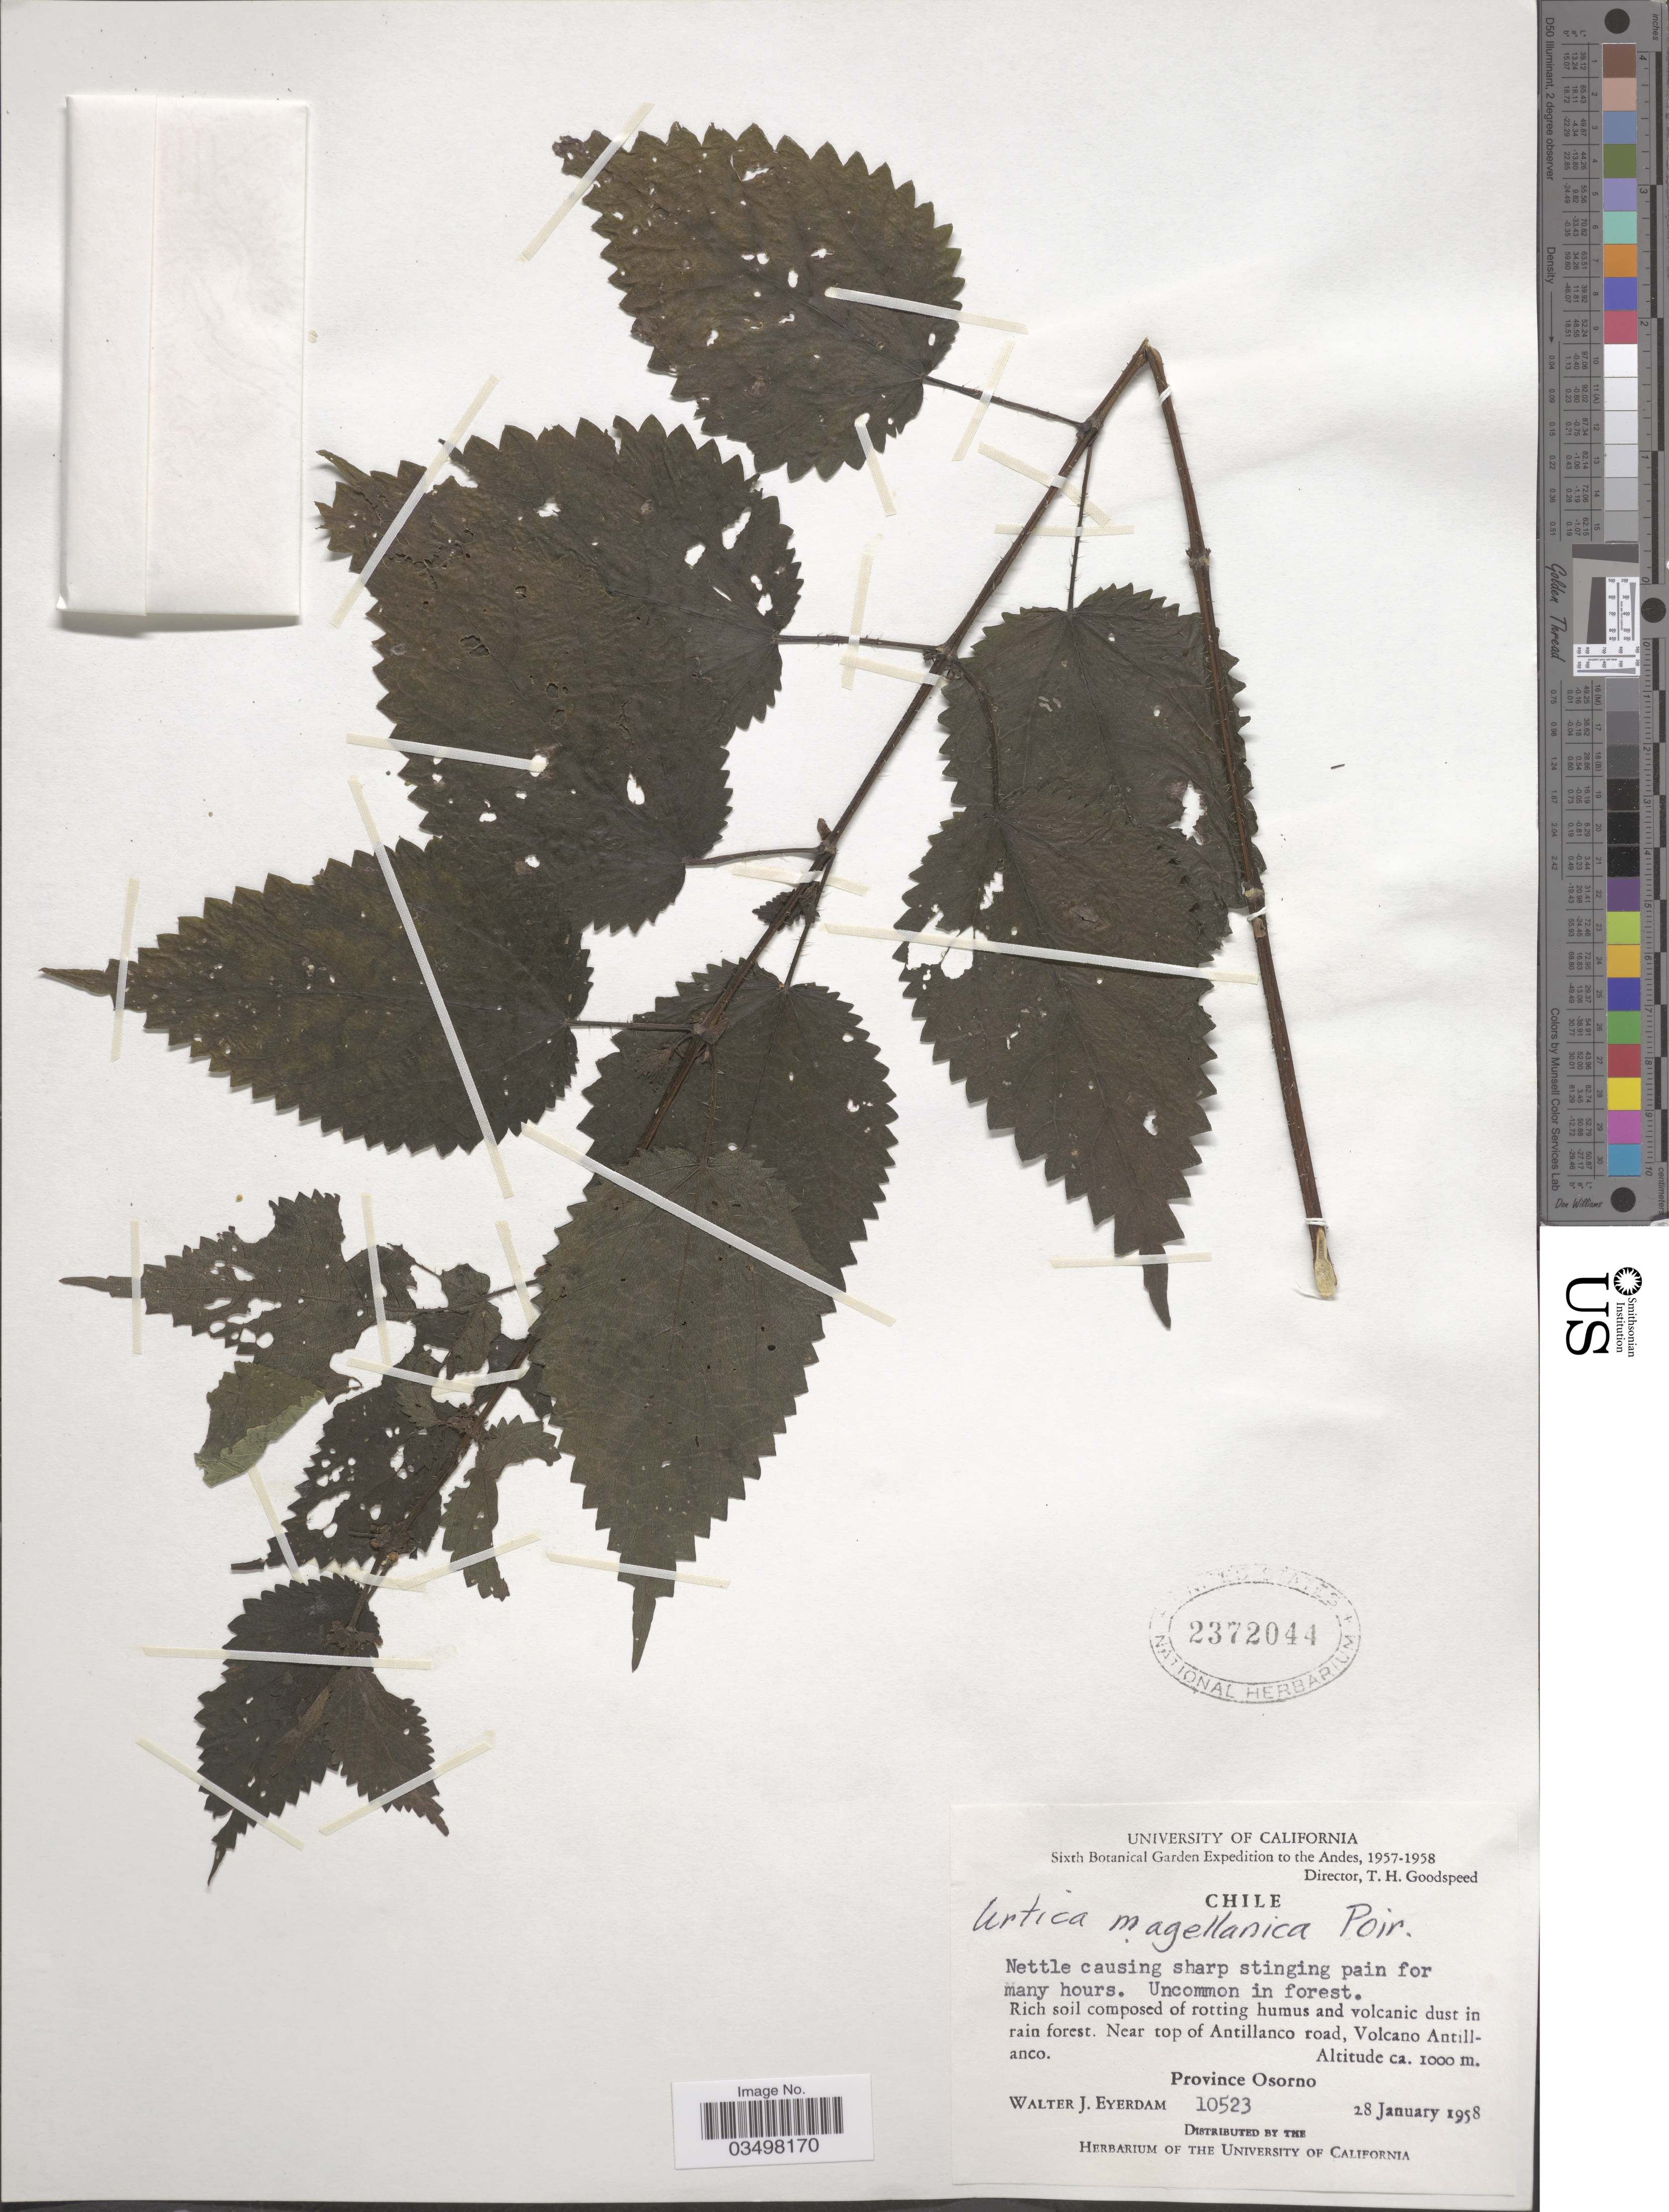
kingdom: Plantae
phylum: Tracheophyta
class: Magnoliopsida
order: Rosales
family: Urticaceae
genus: Urtica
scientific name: Urtica magellanica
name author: Juss. ex Poir.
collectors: W. J. Eyerdam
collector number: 10523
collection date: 1958-01-28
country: Chile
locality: The Andes. Near top of Antillanco road, Volcano Antillanco. Province Osorno.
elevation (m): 1000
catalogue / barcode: US 2372044